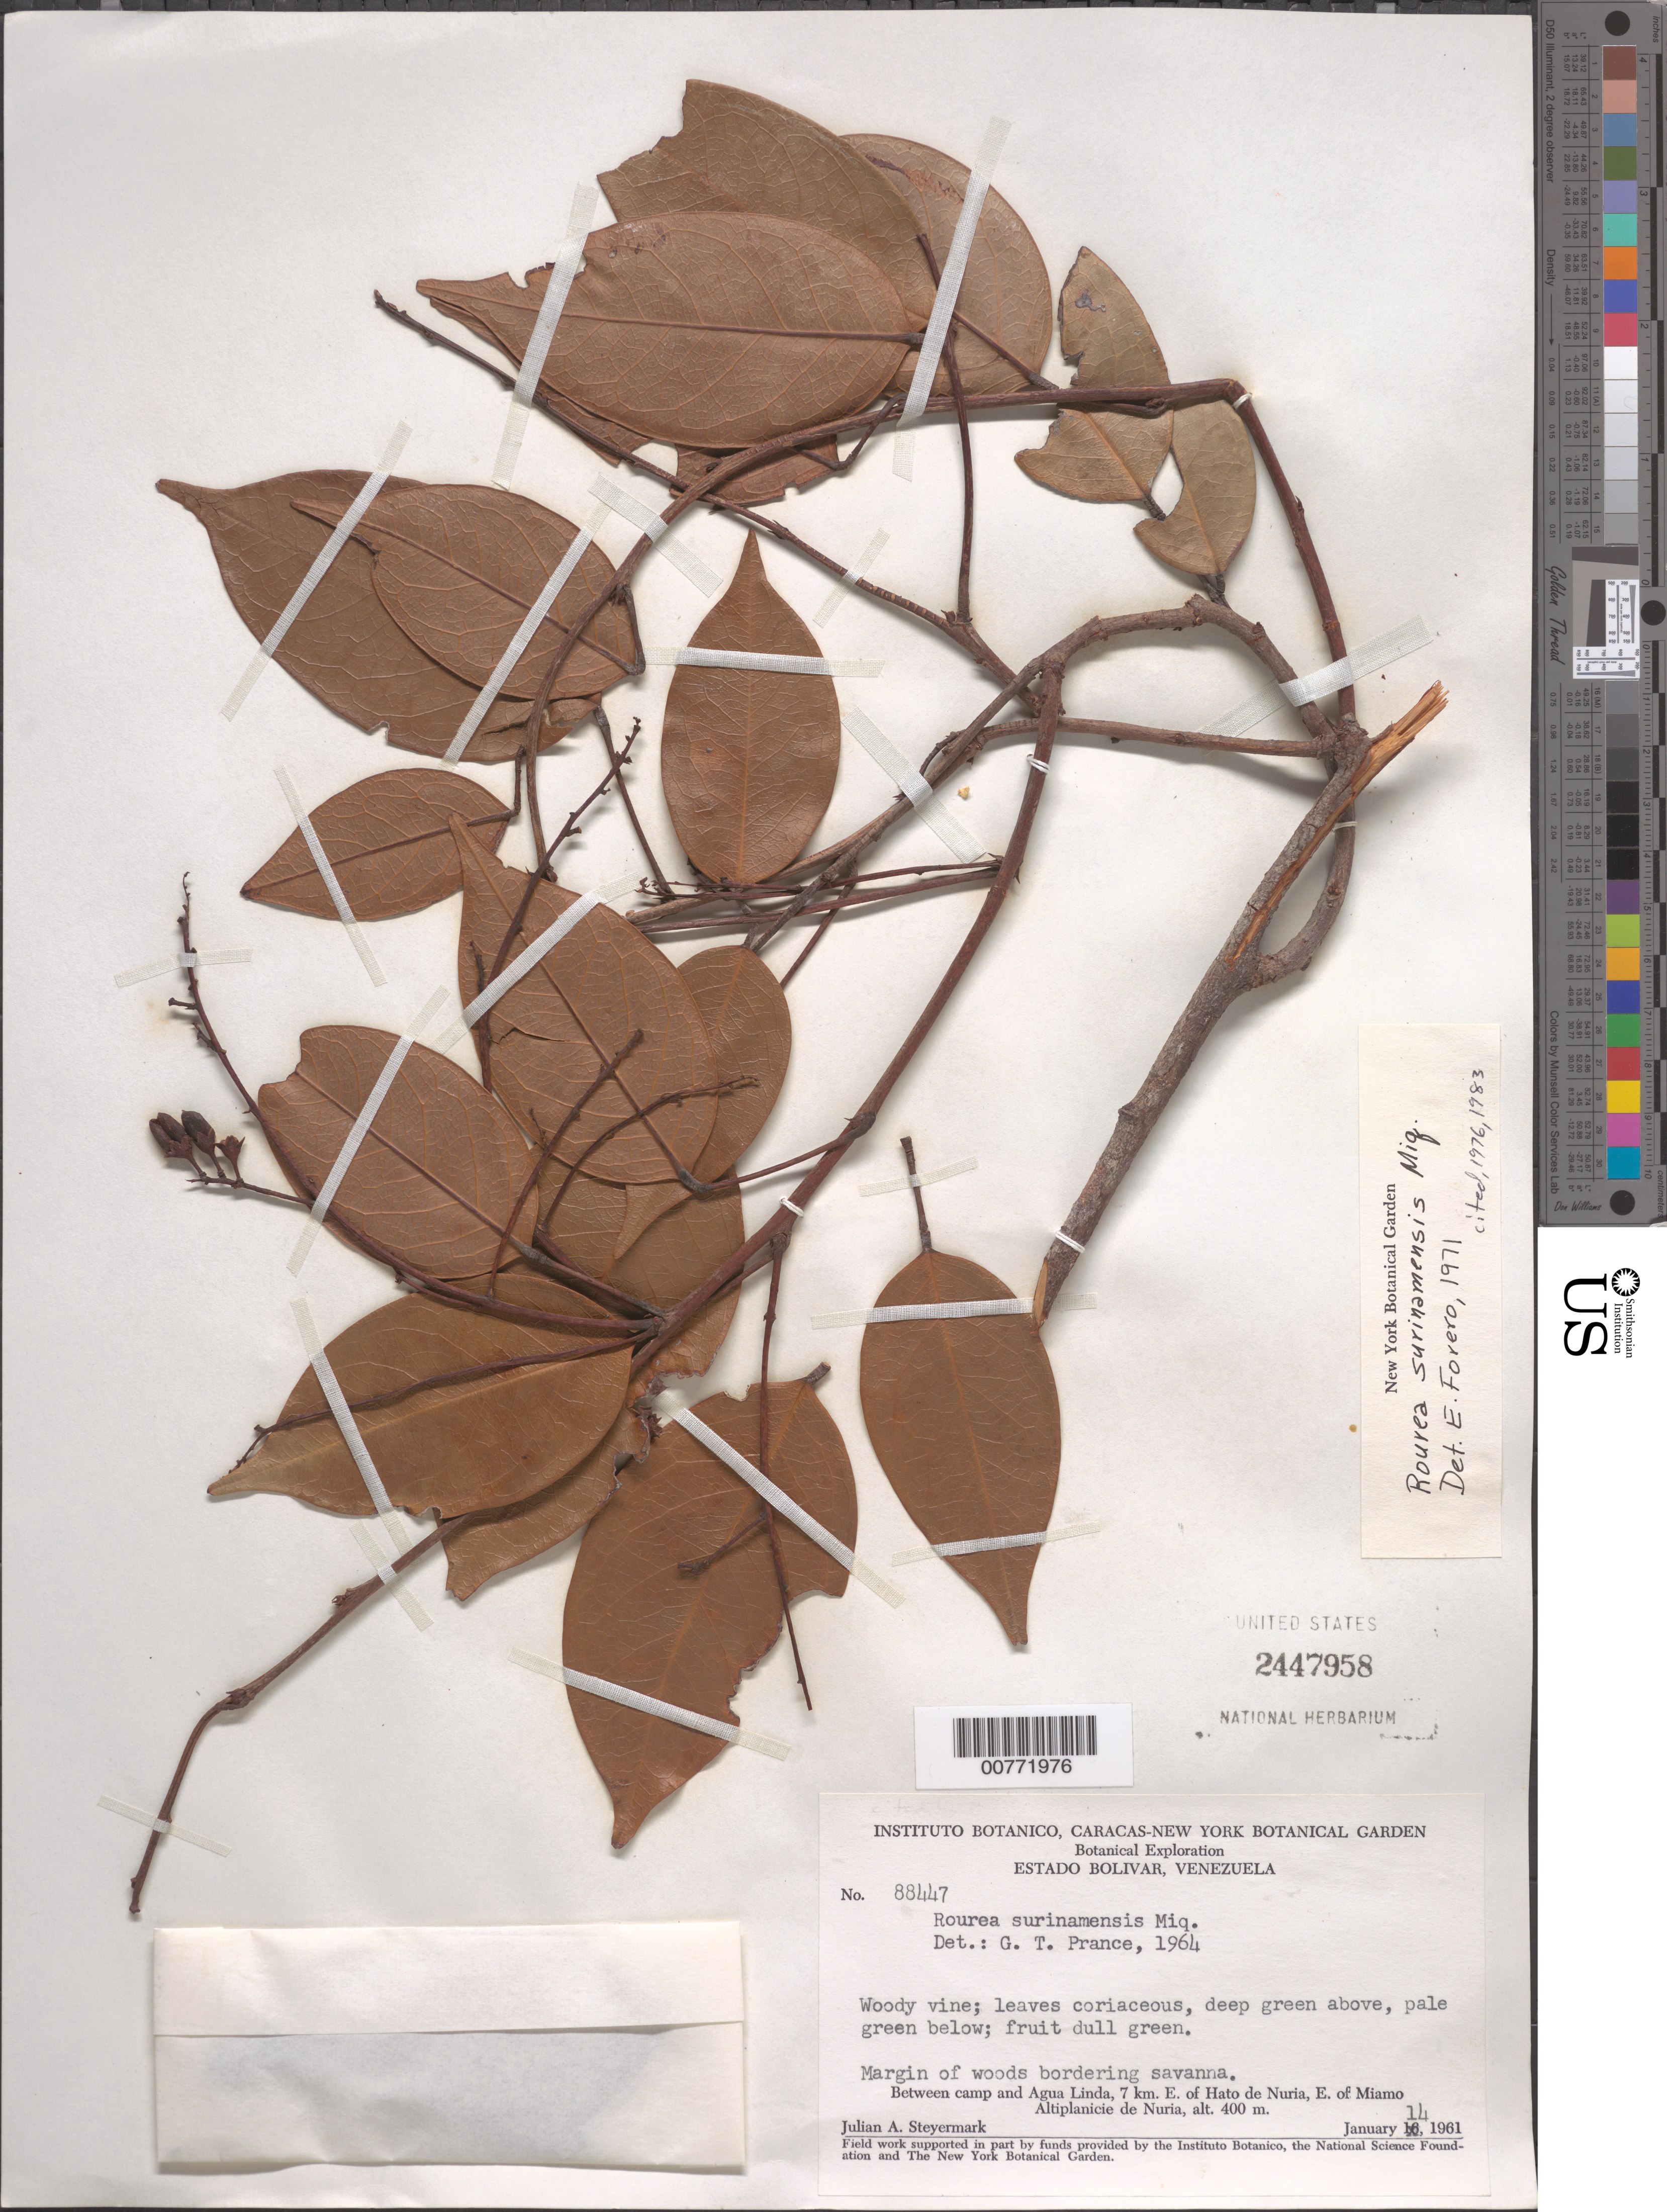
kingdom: Plantae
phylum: Tracheophyta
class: Magnoliopsida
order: Oxalidales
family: Connaraceae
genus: Rourea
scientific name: Rourea surinamensis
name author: Miq.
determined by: Forero, E.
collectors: J. Steyermark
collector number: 88447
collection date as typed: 14-Jan-61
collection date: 1961-01-14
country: Venezuela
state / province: Bolívar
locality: Agua Linda, 7 km E of Hato de Nuria, E of Miamo, Altiplanicie de Nuria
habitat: Margin of woods bordering savanna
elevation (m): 400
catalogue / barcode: US 2447958